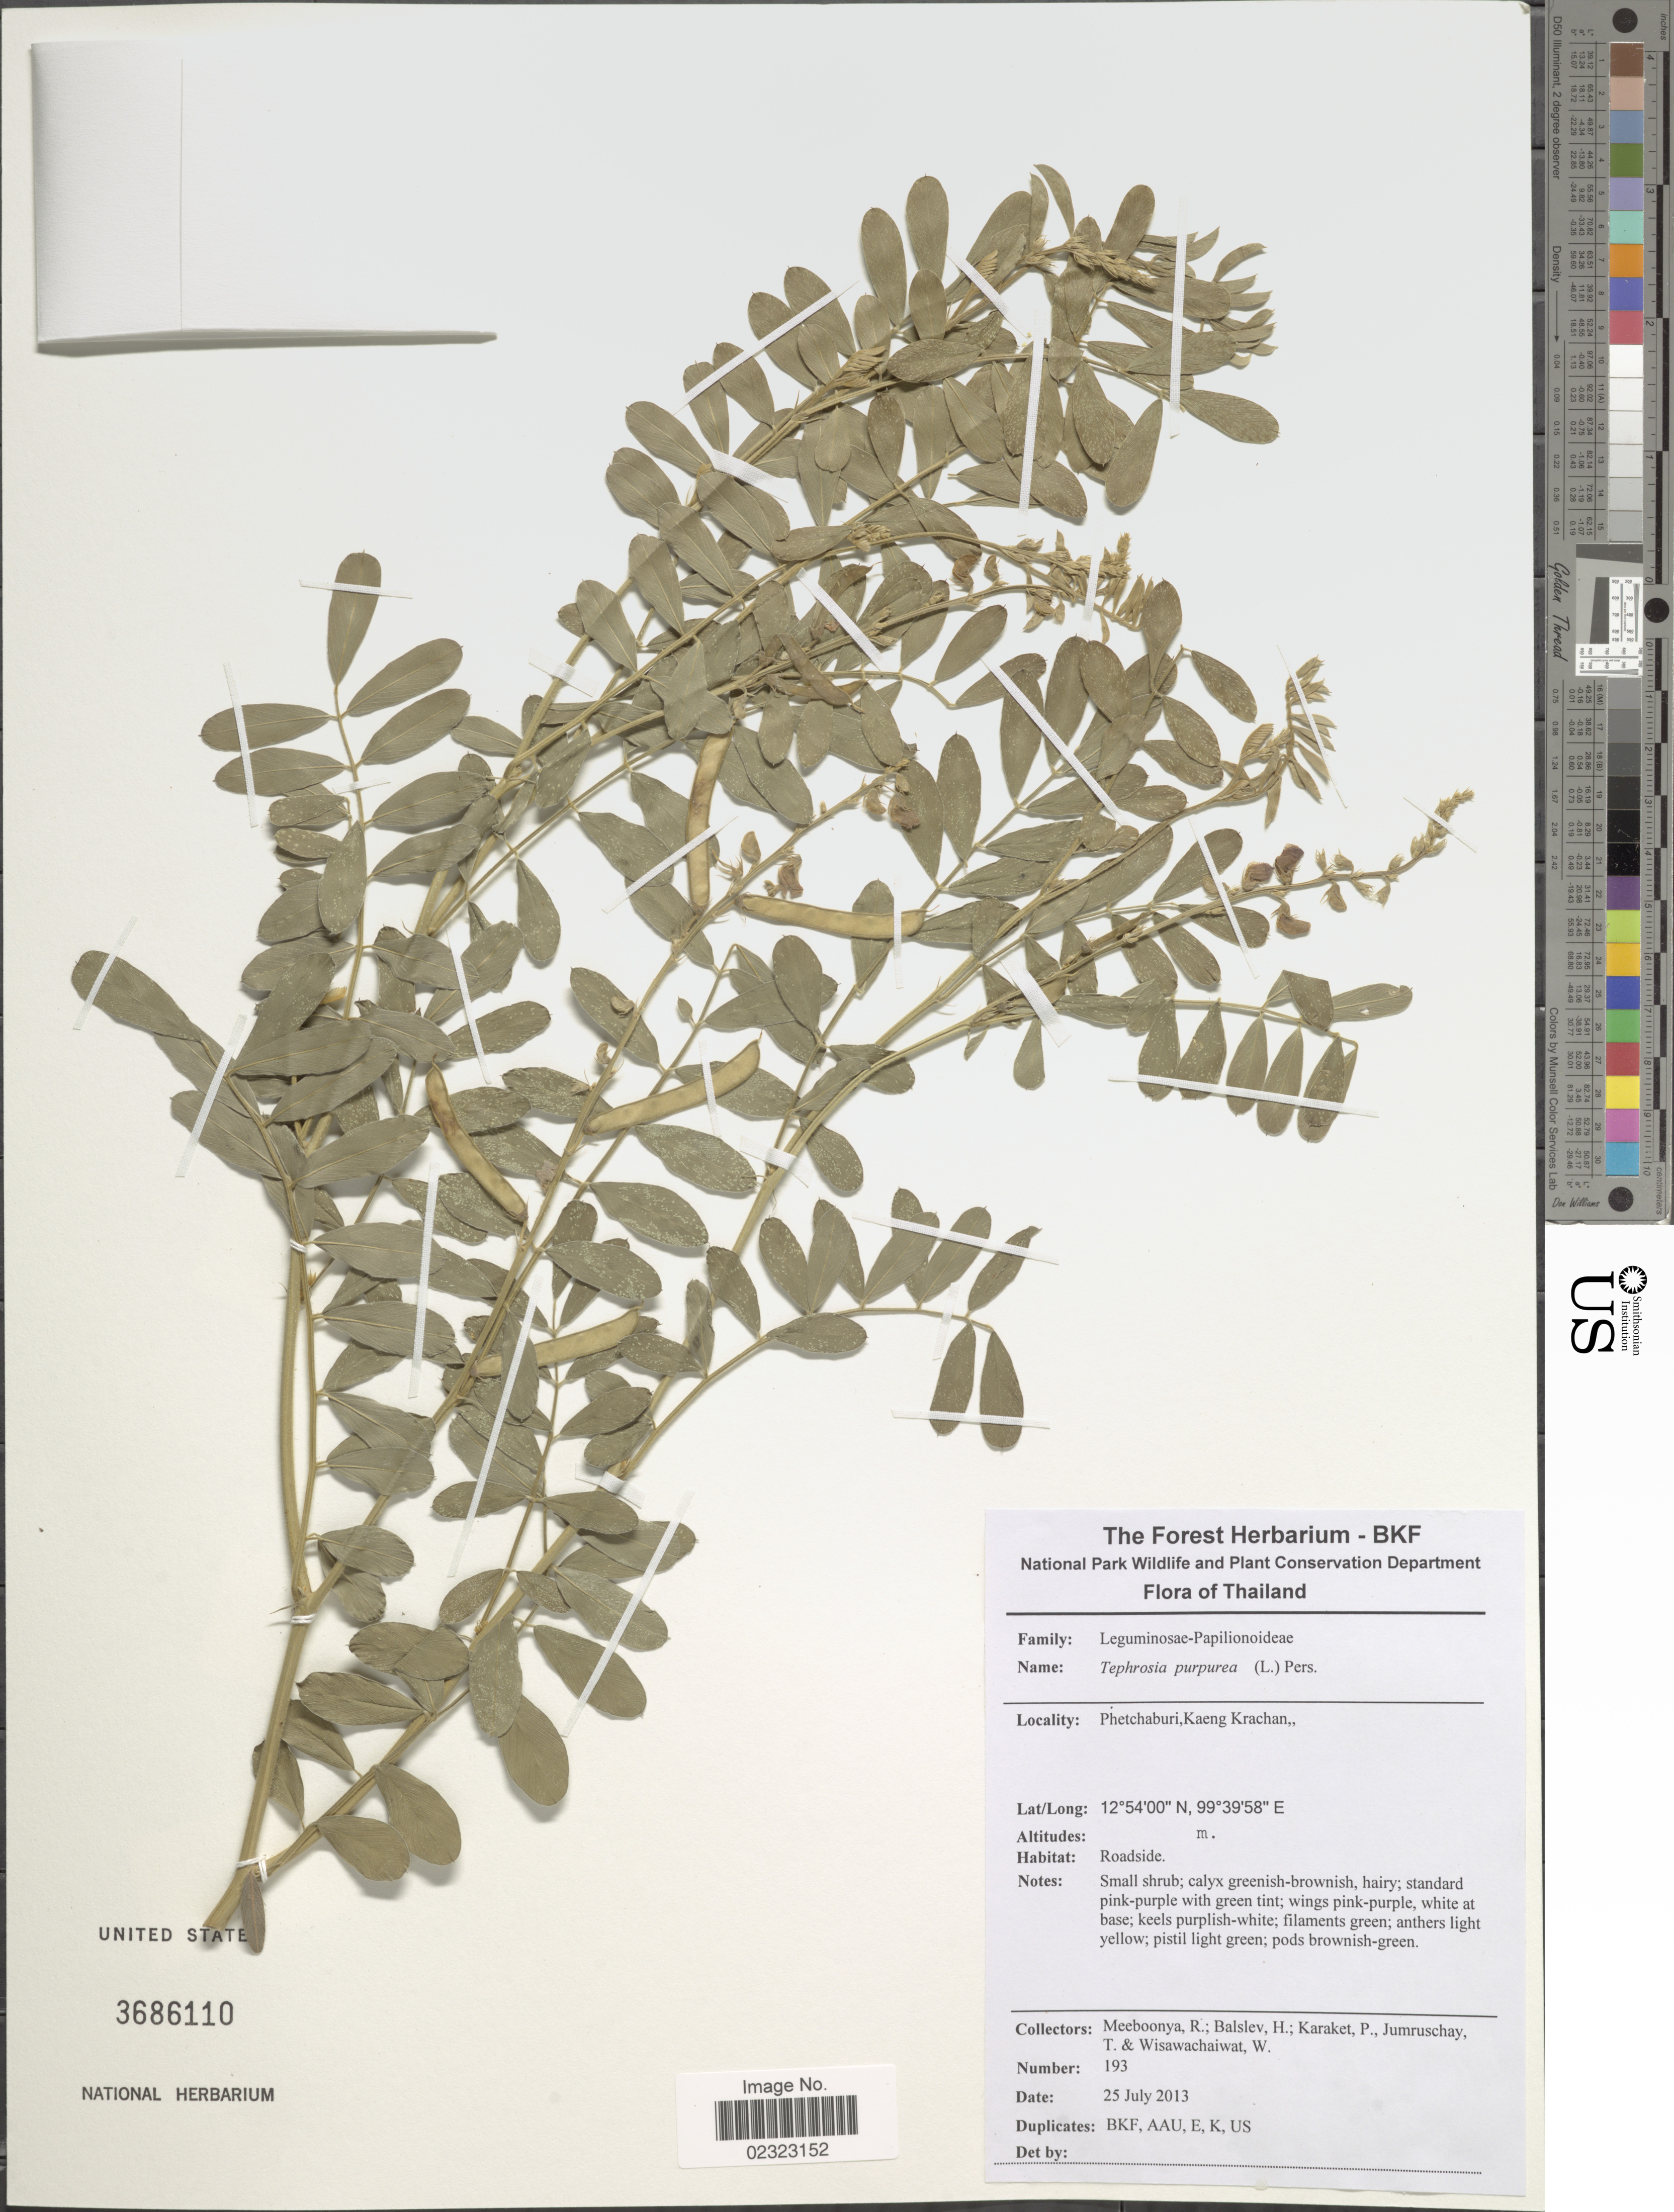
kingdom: Plantae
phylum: Tracheophyta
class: Magnoliopsida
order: Fabales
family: Fabaceae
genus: Tephrosia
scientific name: Tephrosia purpurea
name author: (L.) Pers.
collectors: R. Meeboonya, H. Balslev, P. Karaket, T. Jumruschay & W. Wisawachaiwat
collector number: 193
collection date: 2013-07-25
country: Thailand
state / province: Phetchaburi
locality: Kaeng Krachan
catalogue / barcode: US 3686110